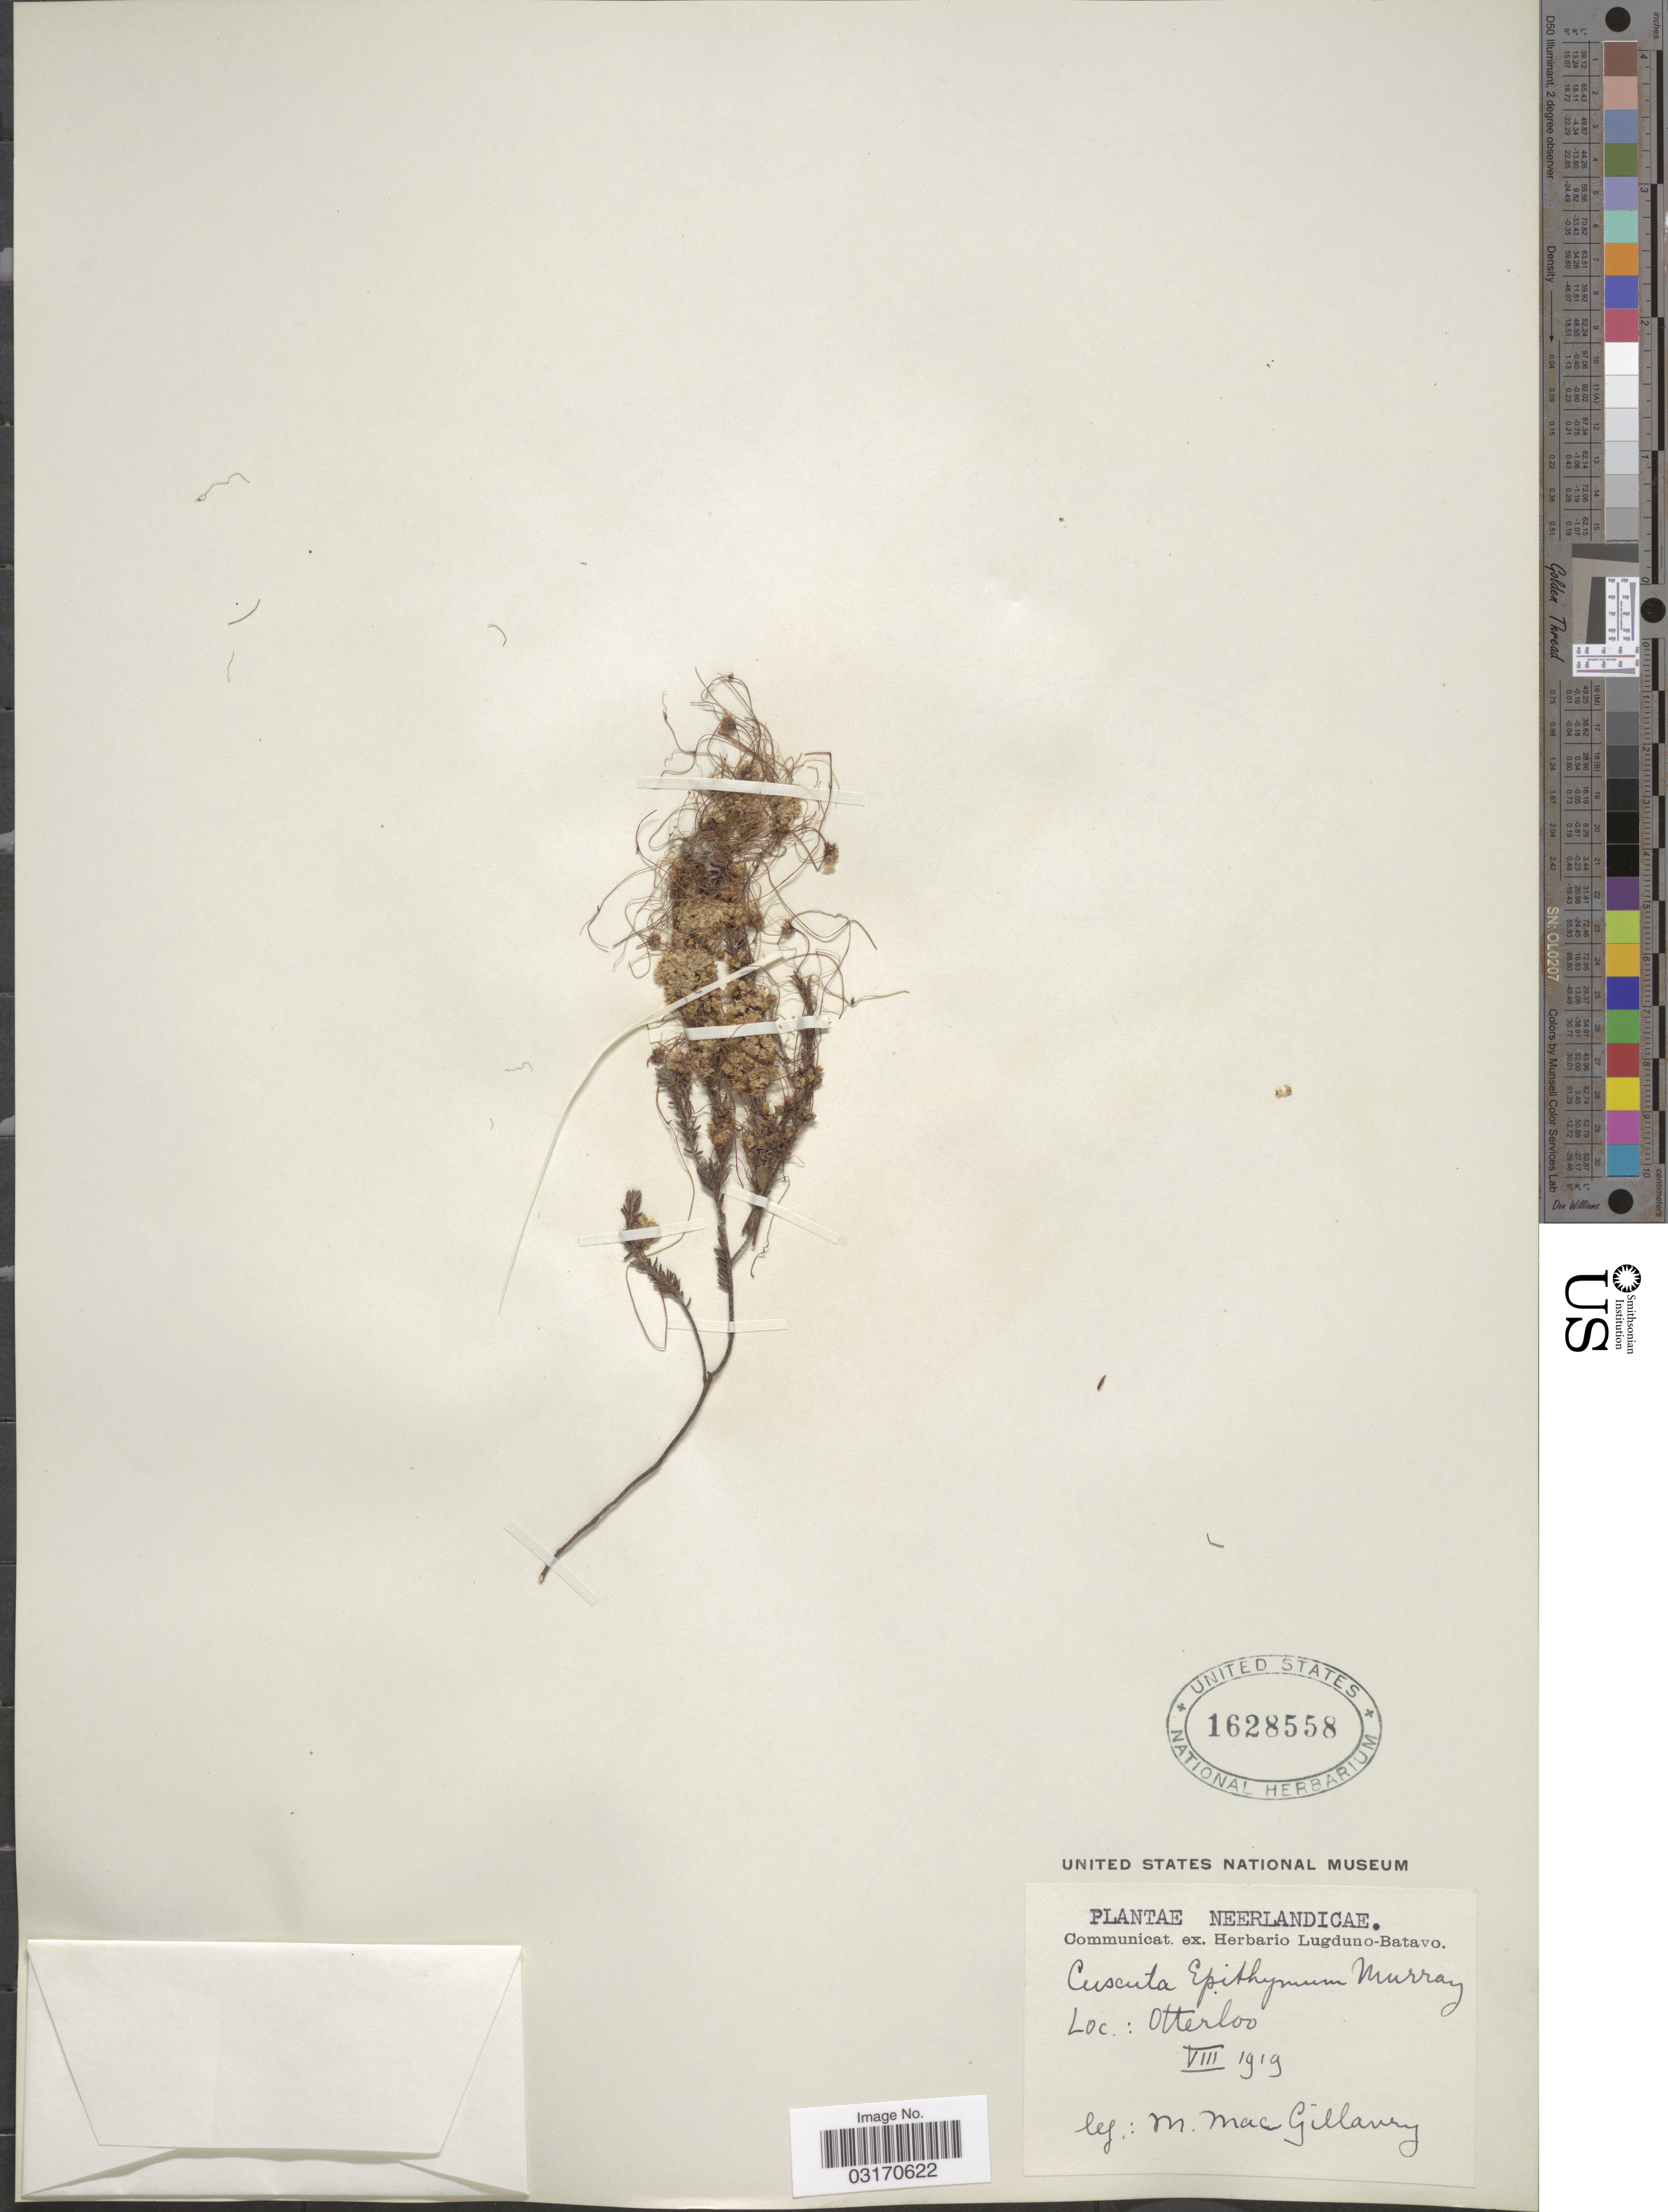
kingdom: Plantae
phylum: Tracheophyta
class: Magnoliopsida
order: Solanales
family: Convolvulaceae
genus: Cuscuta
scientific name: Cuscuta epithymum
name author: Murray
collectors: M. Macgillavry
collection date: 1919-08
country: Netherlands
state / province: Gelderland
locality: Neerlandicae. Otterloo.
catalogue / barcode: US 1628558